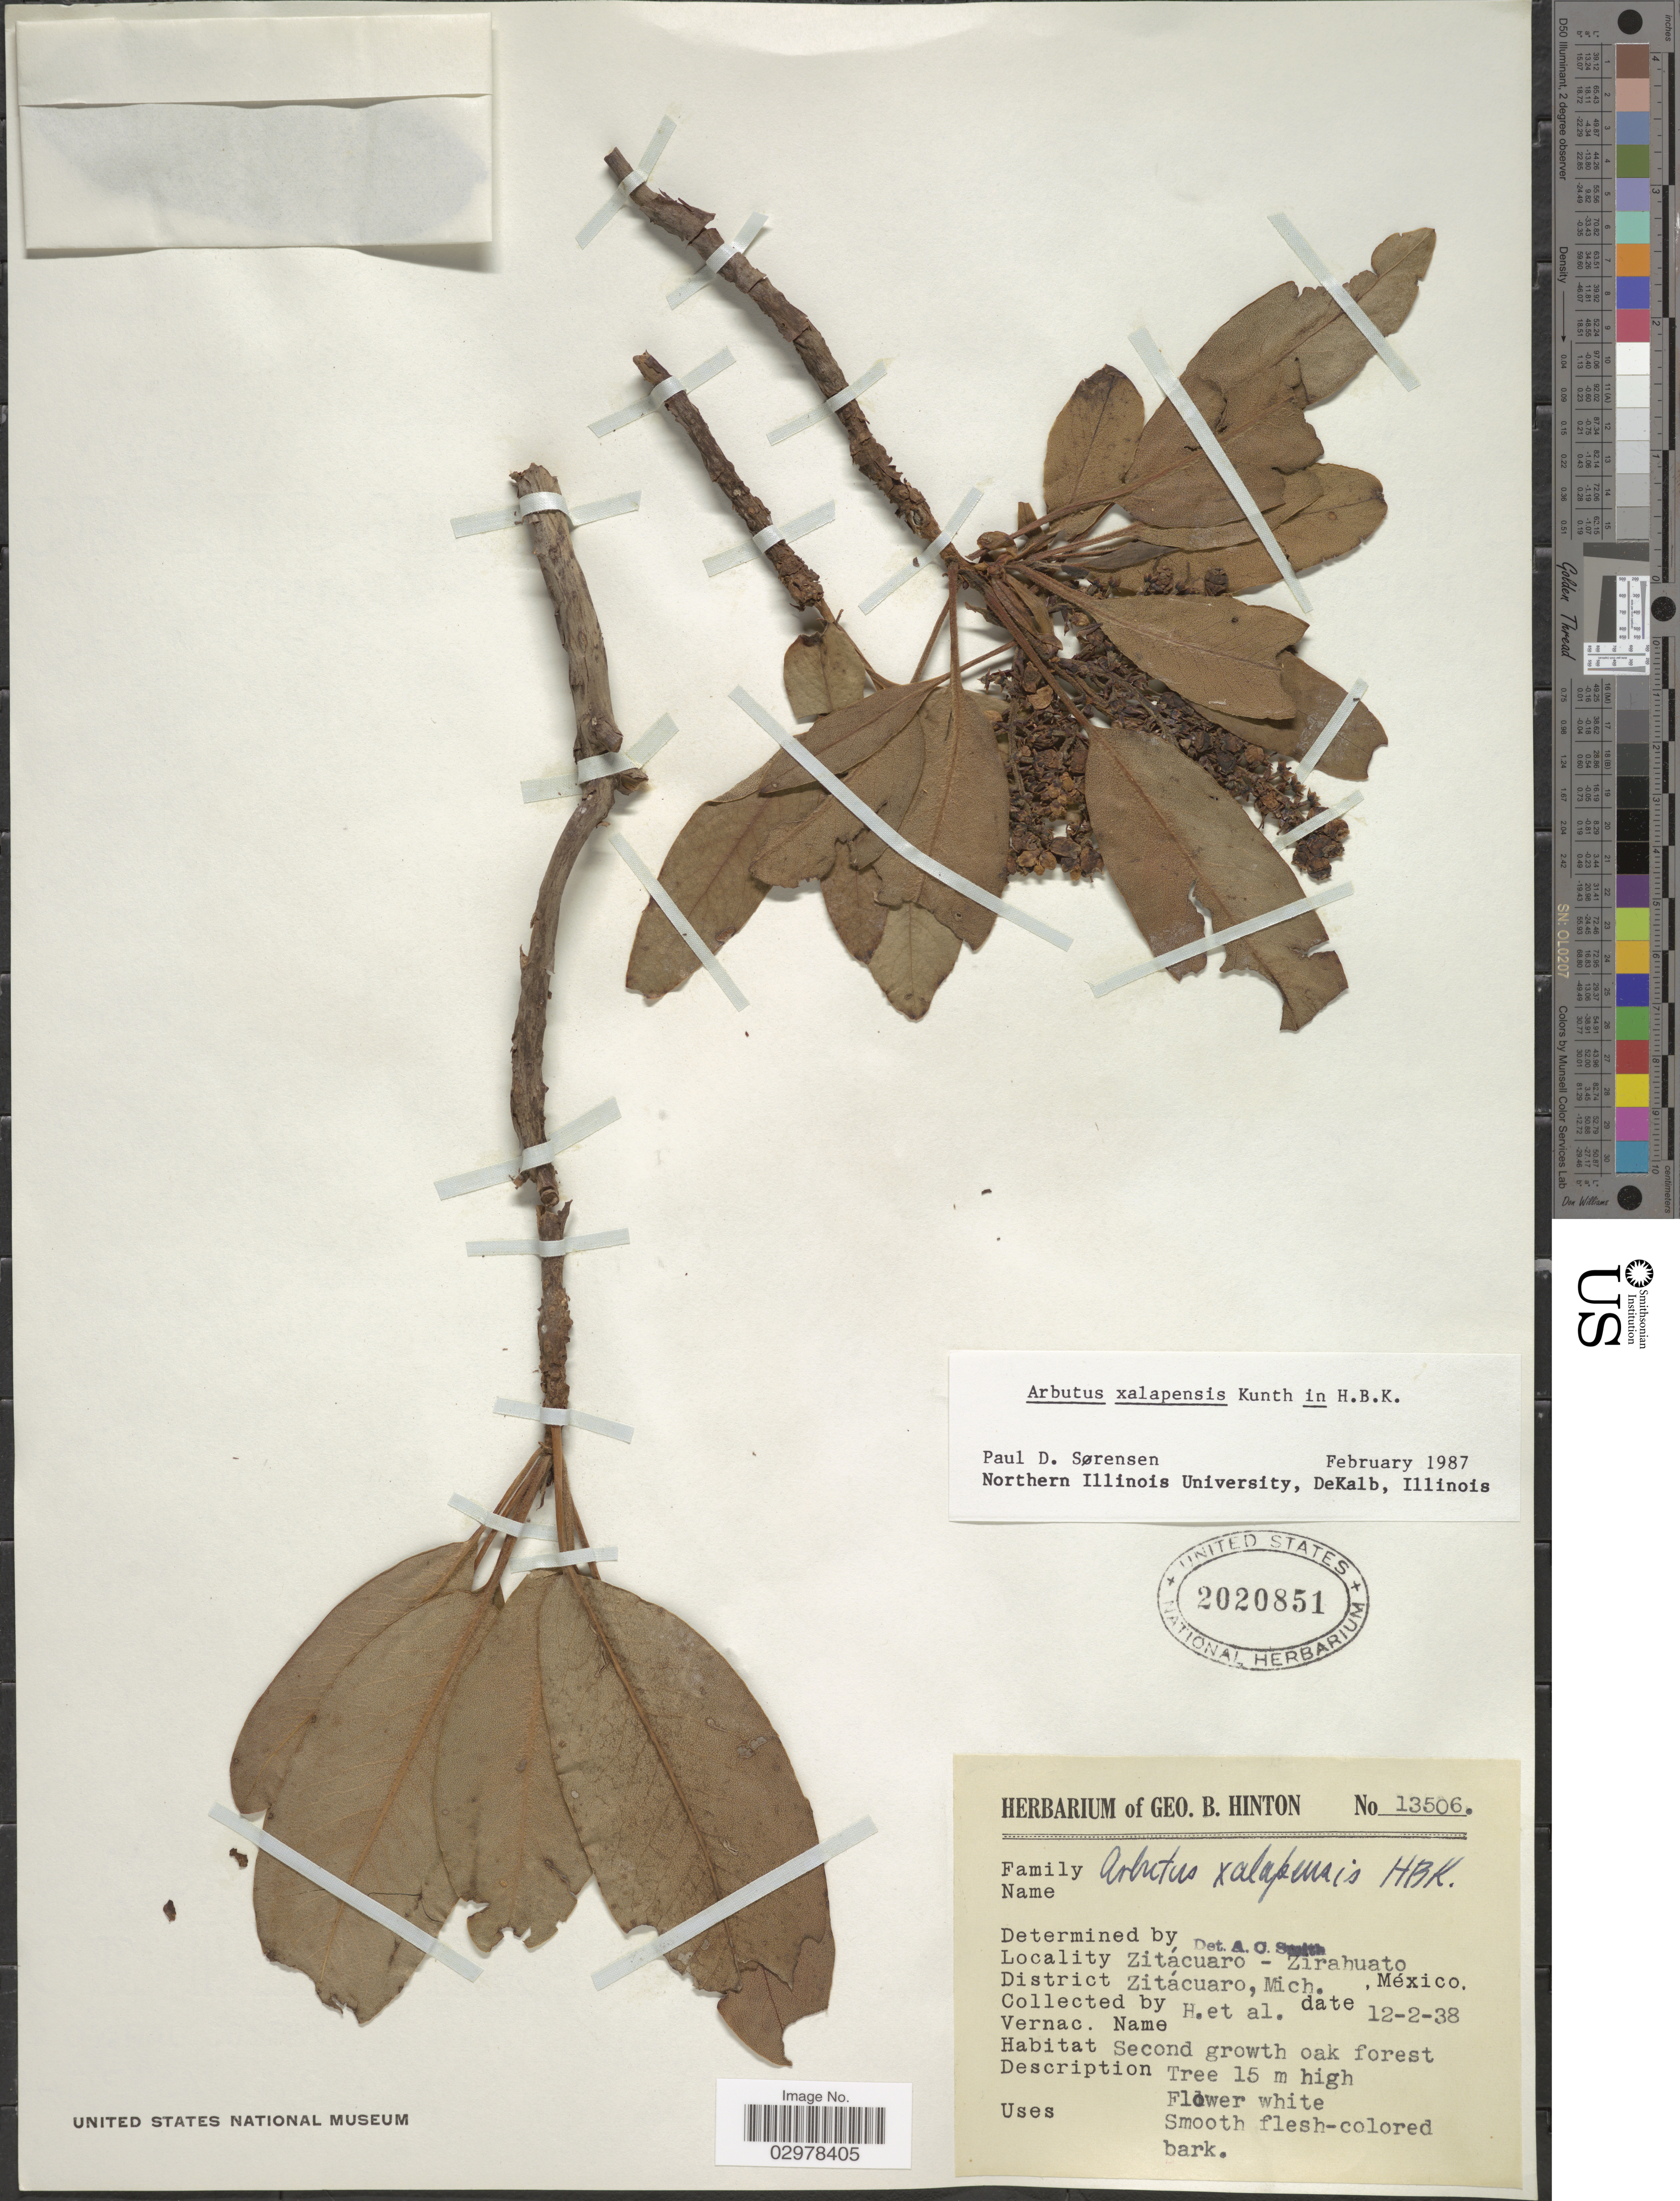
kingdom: Plantae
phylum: Tracheophyta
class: Magnoliopsida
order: Ericales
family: Ericaceae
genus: Arbutus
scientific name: Arbutus xalapensis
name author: Kunth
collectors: G. B. Hinton & et al.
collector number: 13506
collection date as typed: Transcribed d/m/y: 12/2/38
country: Mexico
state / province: Michoacán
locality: Zitácuaro-Zirahuato, District Zitácuaro.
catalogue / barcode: US 2020851